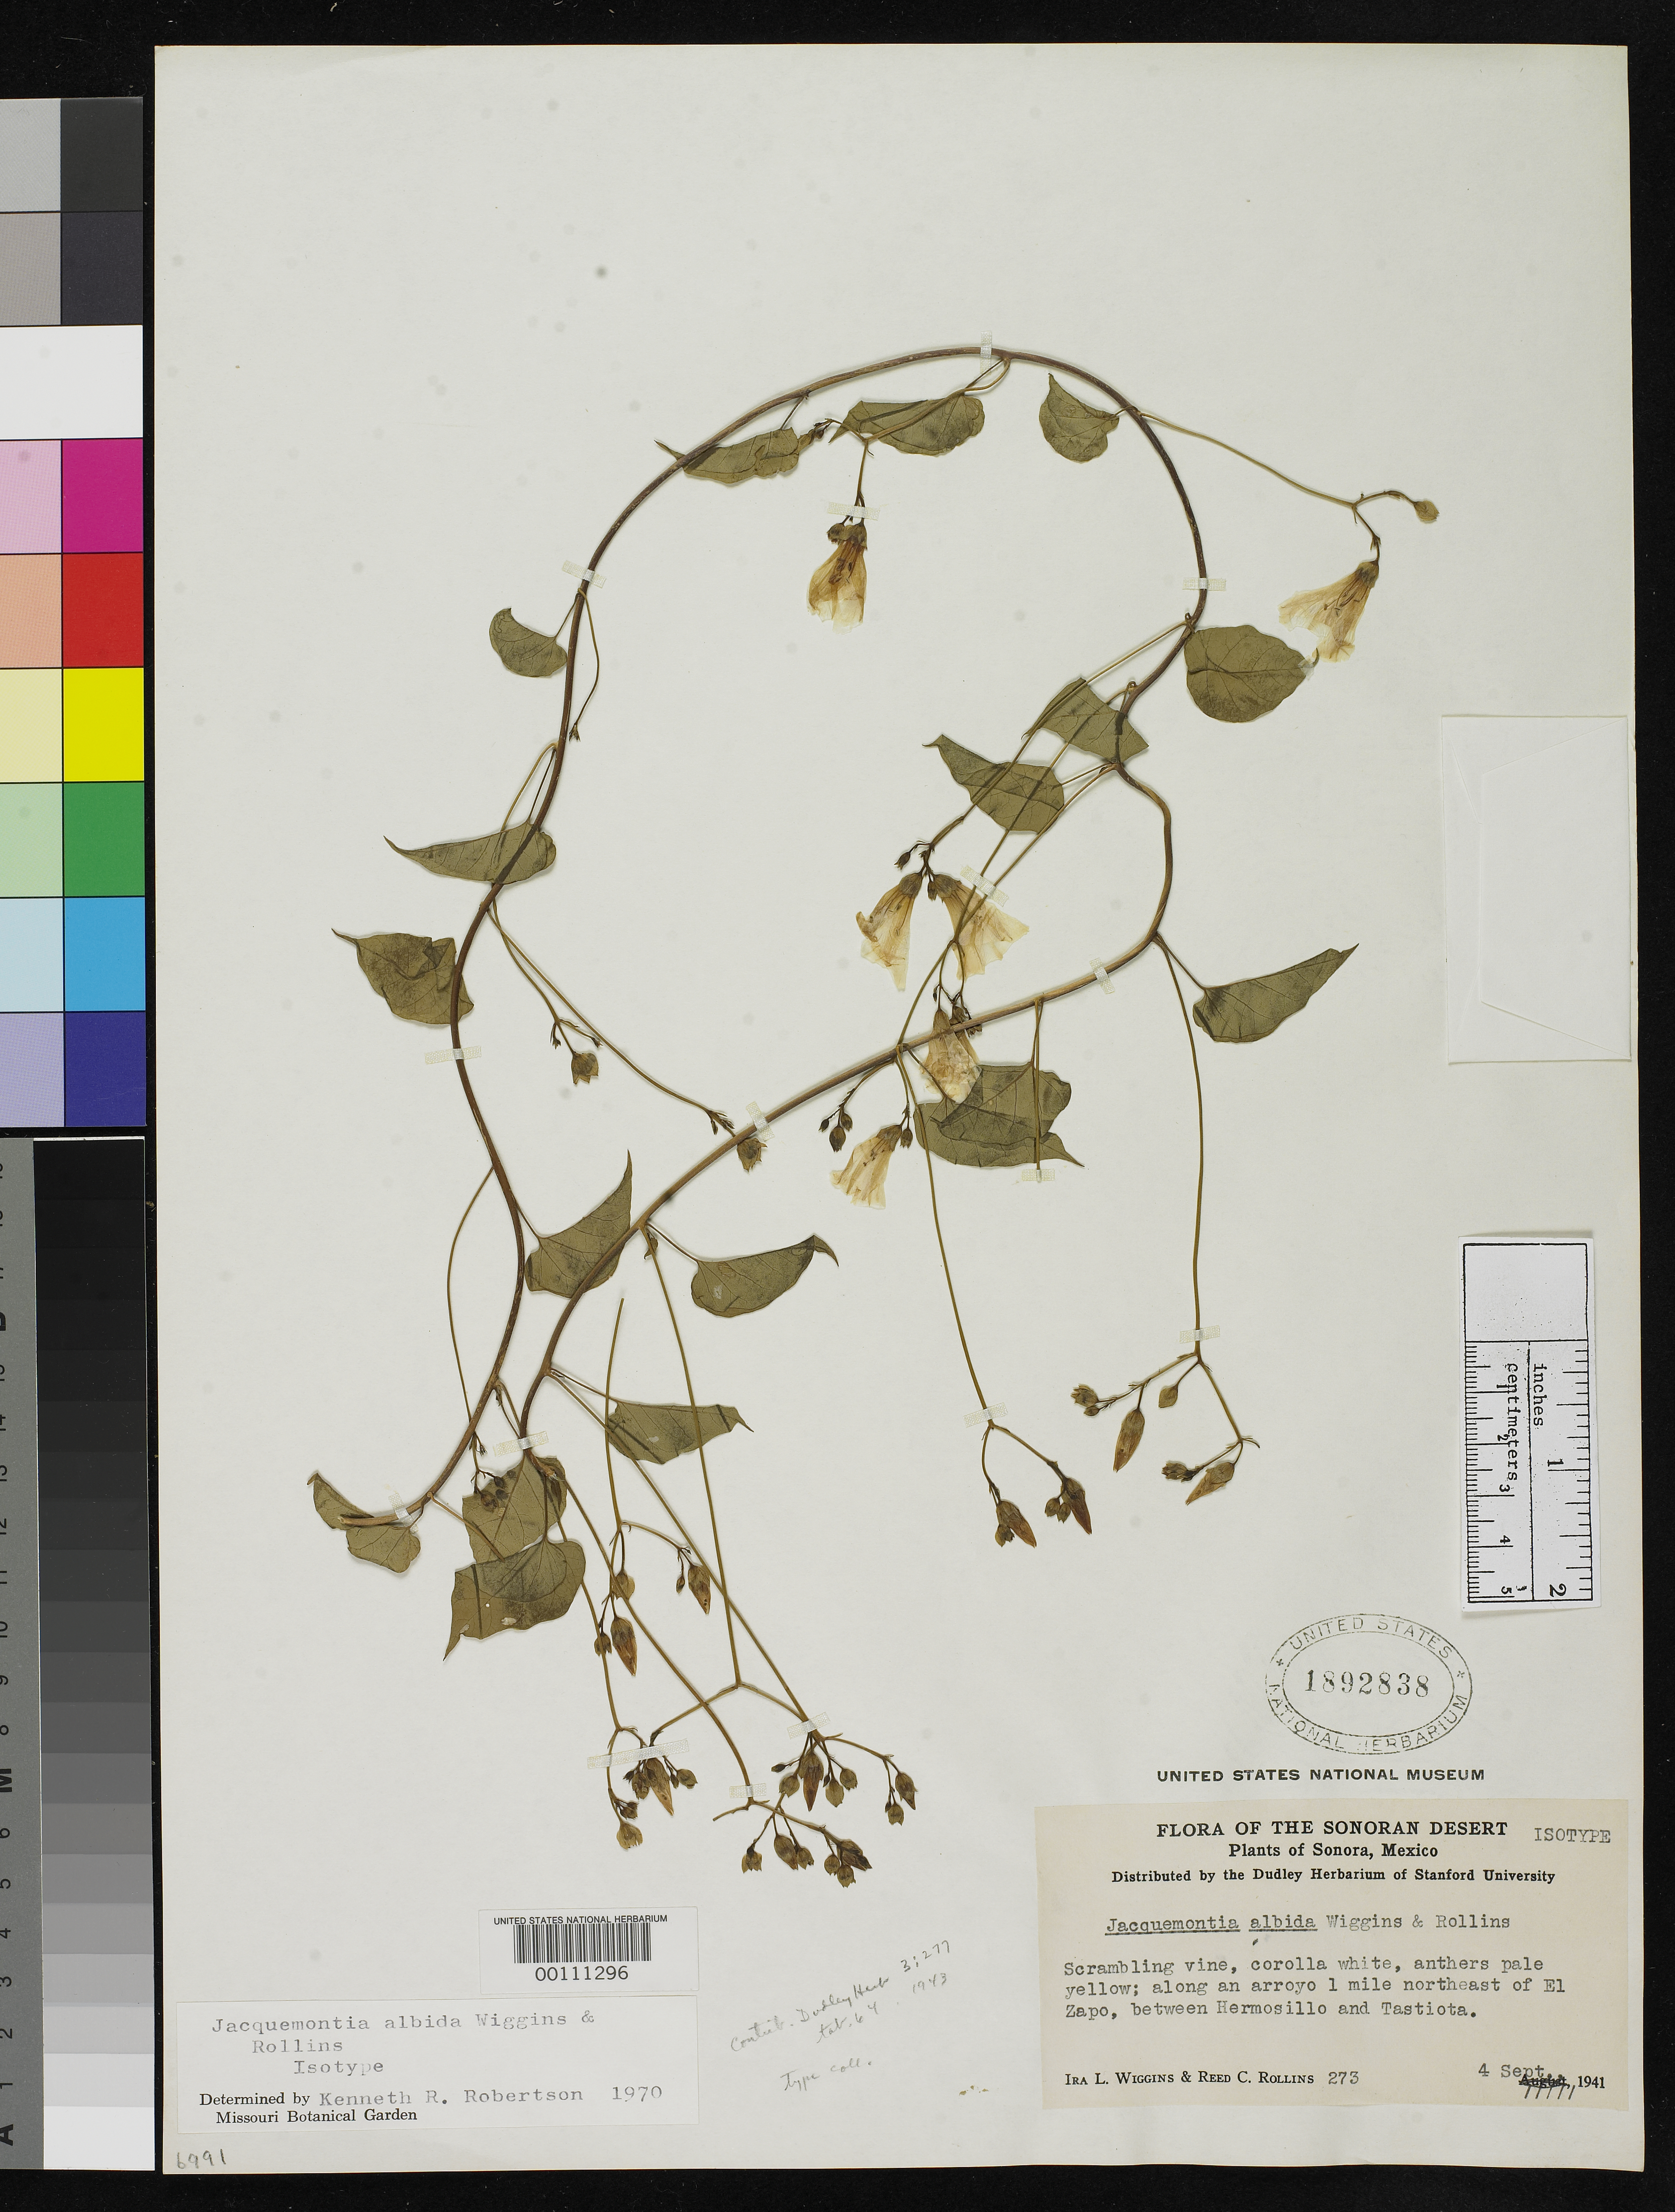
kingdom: Plantae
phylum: Tracheophyta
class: Magnoliopsida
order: Solanales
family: Convolvulaceae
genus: Jacquemontia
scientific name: Jacquemontia albida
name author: Wiggins & Rollins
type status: Isotype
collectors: I. L. Wiggins & R. C. Rollins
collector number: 273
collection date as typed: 04 Sep 1941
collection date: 1941-09-04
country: Mexico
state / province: Sonora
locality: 1 mi NE of El Zapo, between Hermosillo & Tastiota.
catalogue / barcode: US 1892838